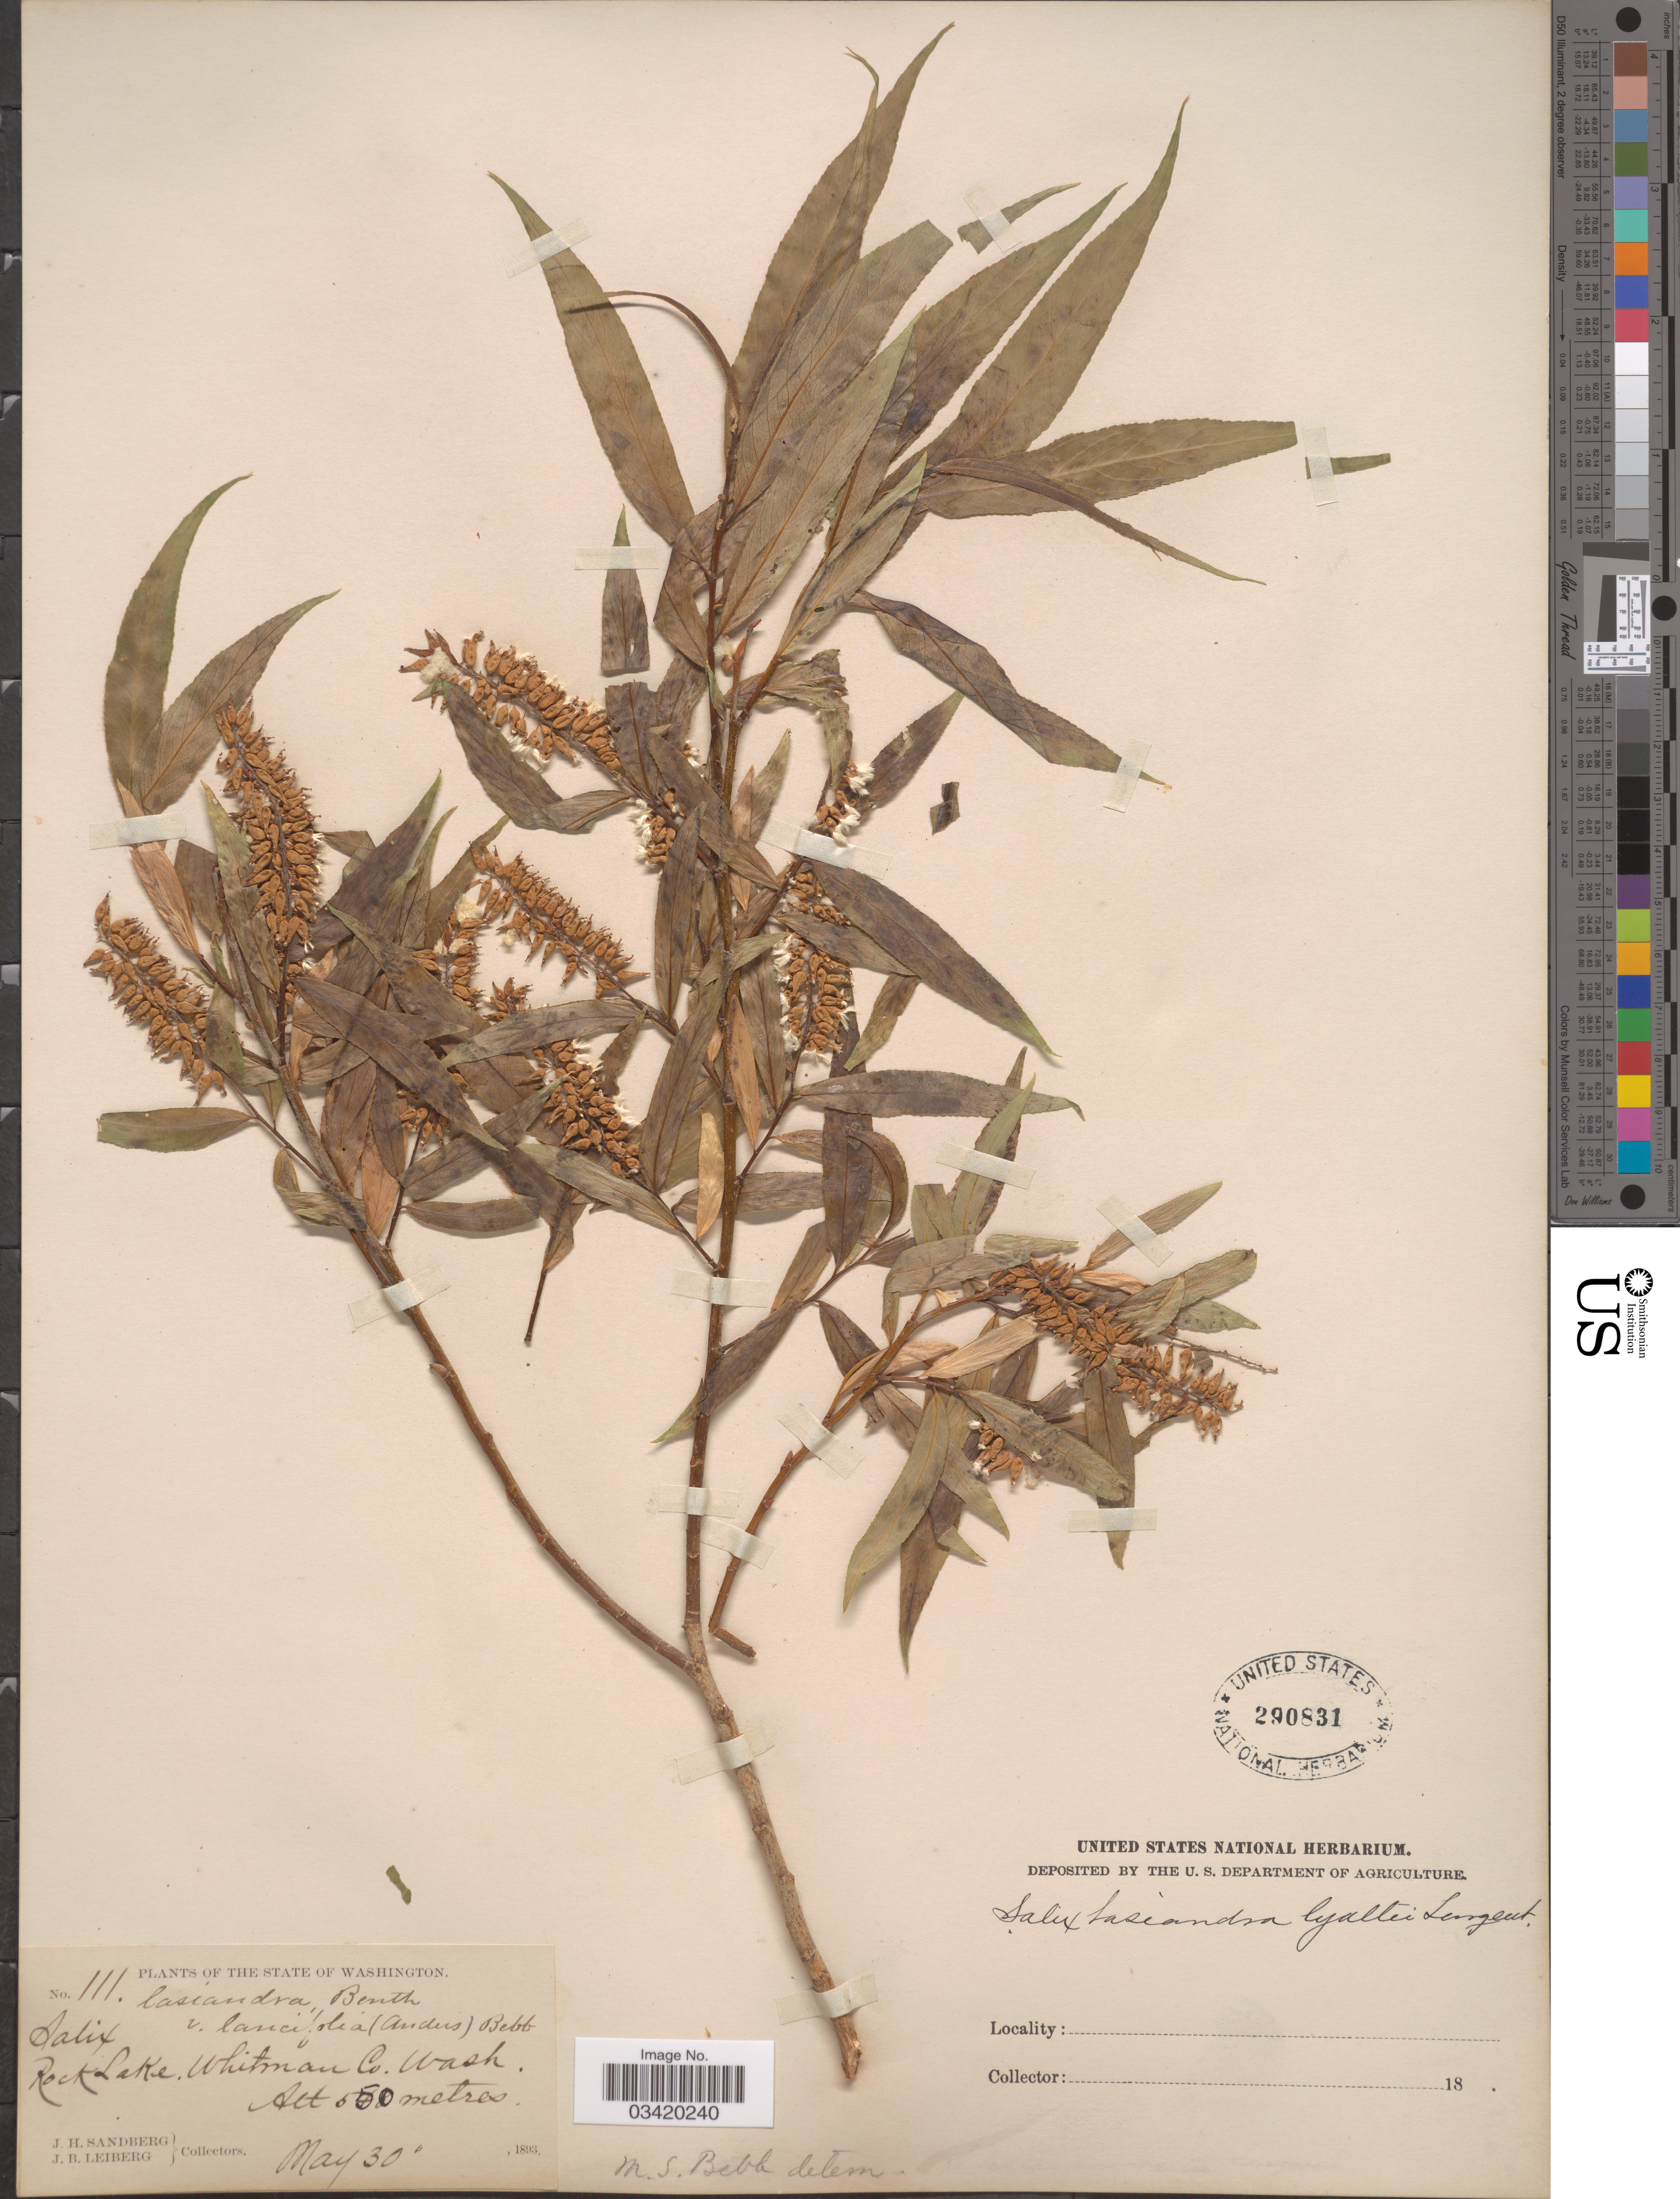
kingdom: Plantae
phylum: Tracheophyta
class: Magnoliopsida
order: Malpighiales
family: Salicaceae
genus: Salix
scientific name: Salix fendleriana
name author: Andersson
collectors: J. H. Sandberg & J. B. Leiberg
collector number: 111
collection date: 1893-05-30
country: United States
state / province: Washington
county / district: Whitman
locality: Rock Lake. Whitman Co.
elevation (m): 550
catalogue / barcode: US 290831